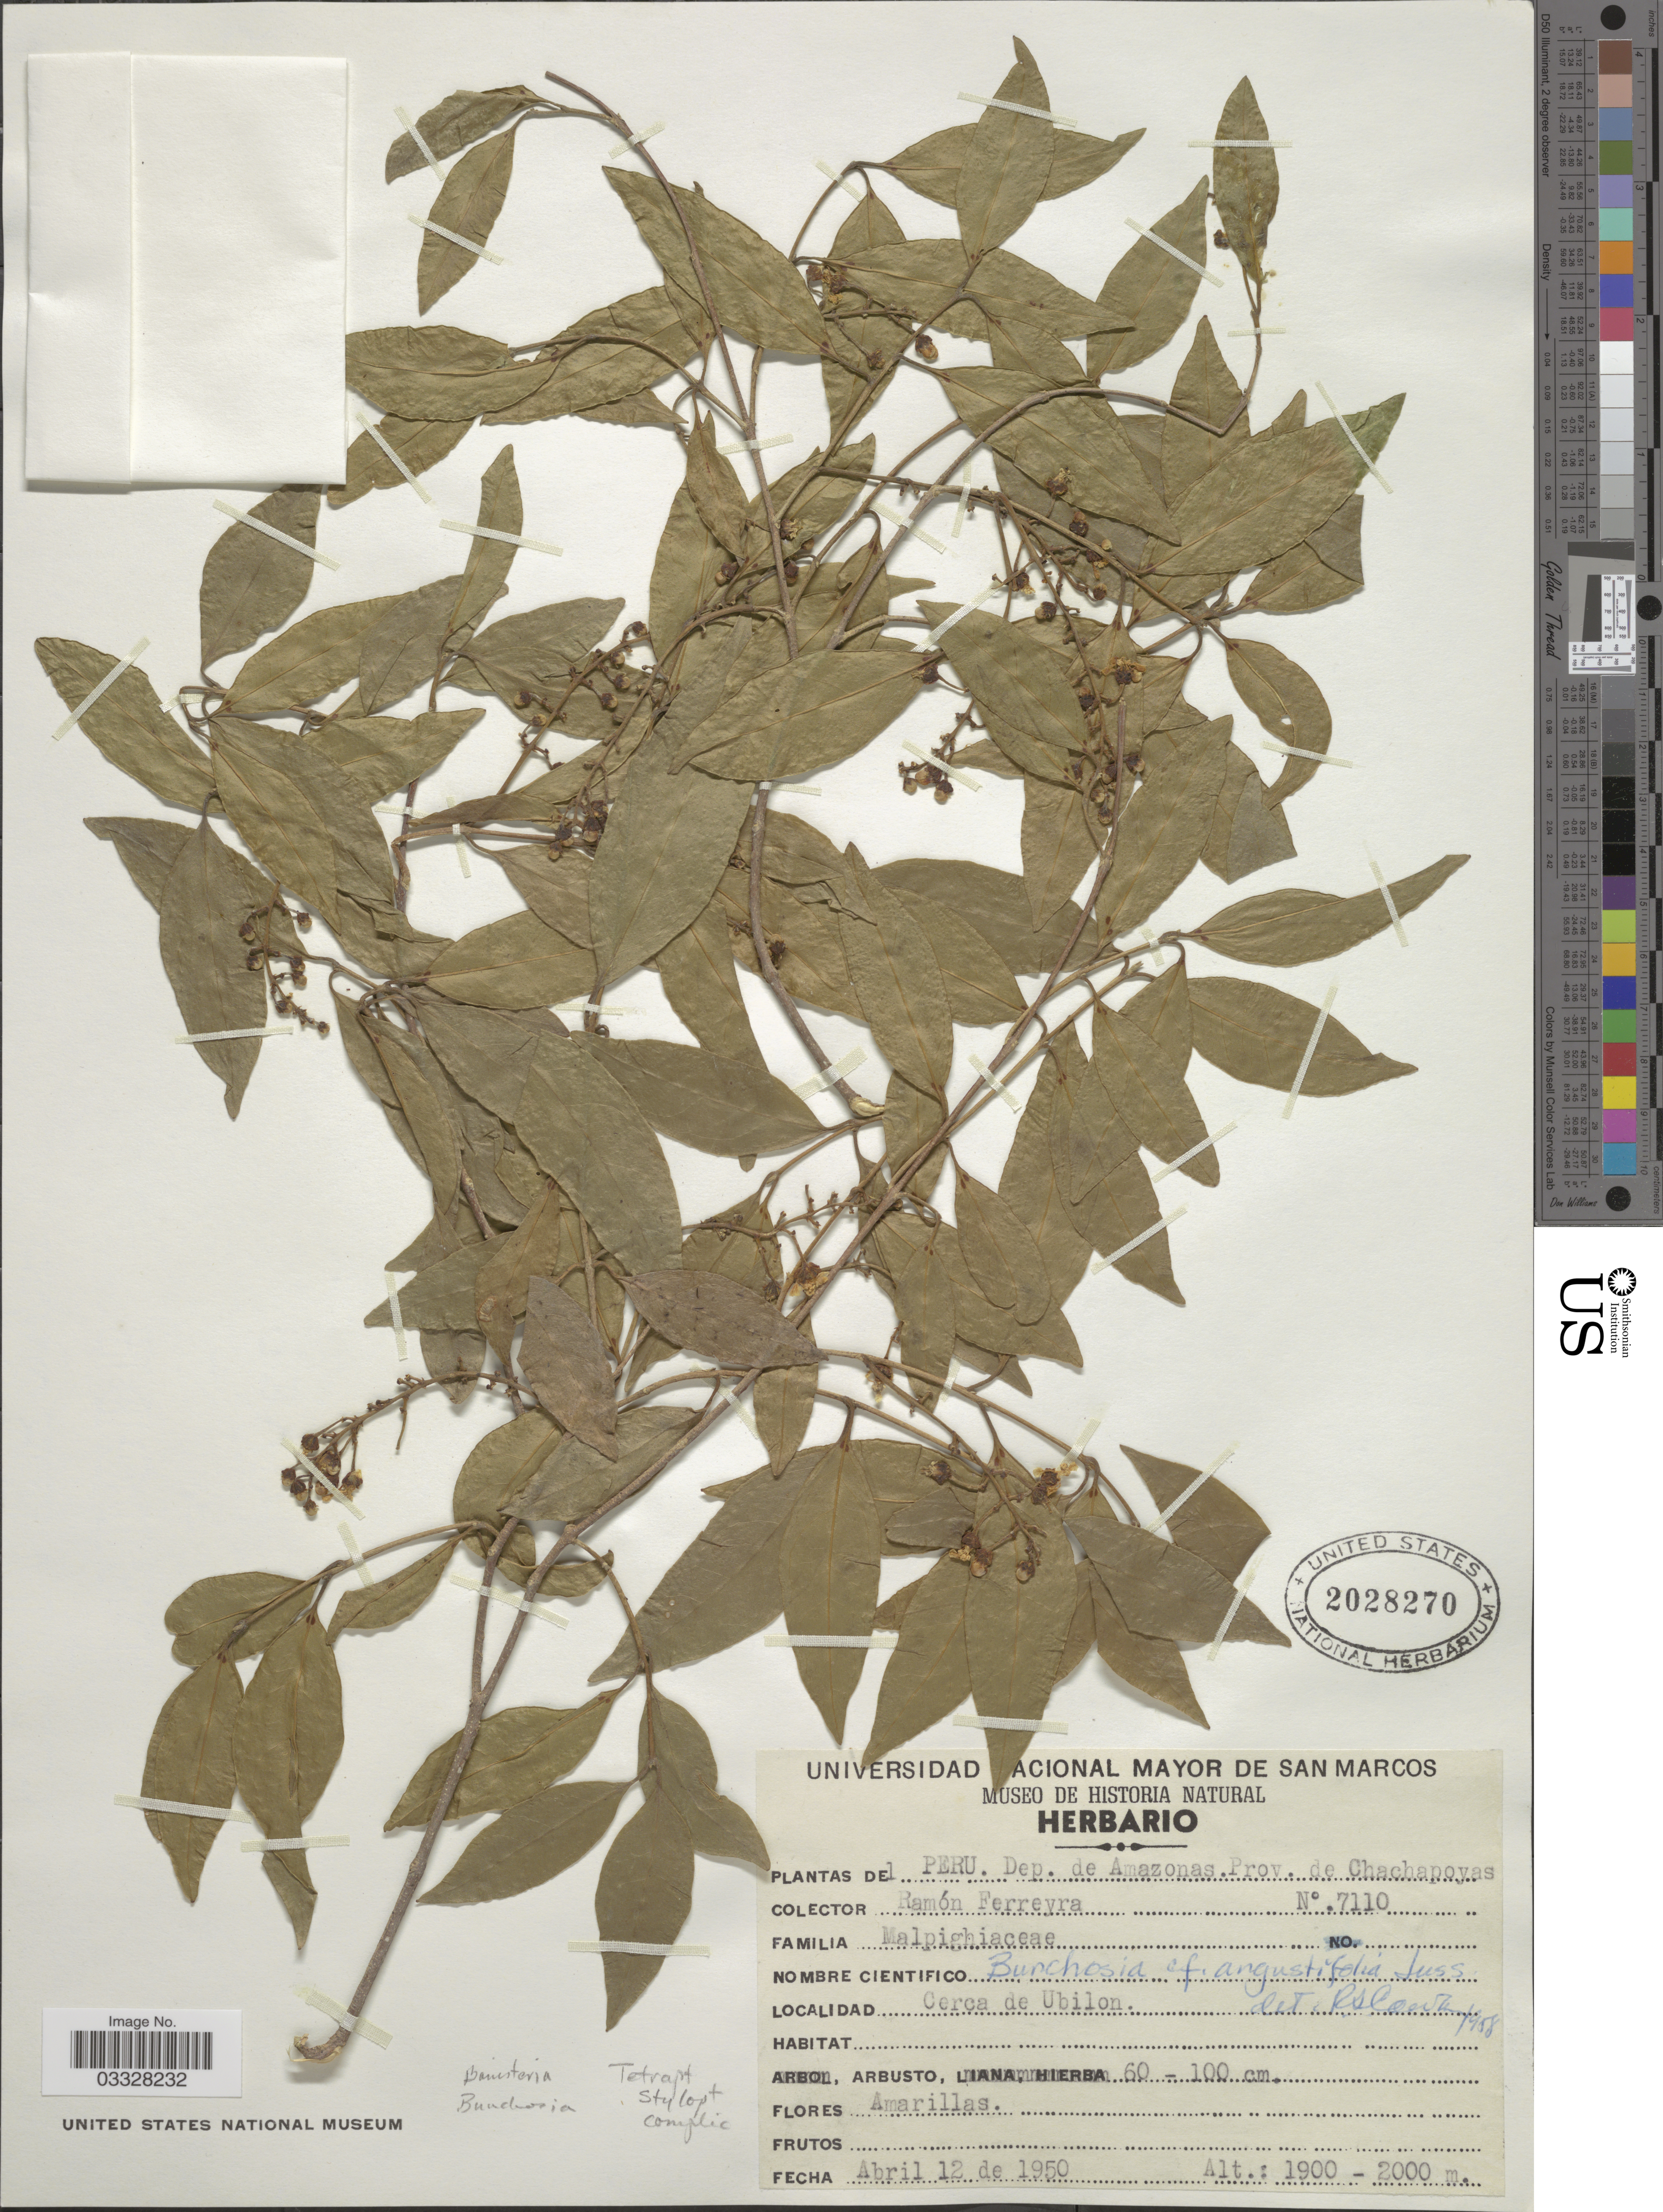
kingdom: Plantae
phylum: Tracheophyta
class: Magnoliopsida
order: Malpighiales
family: Malpighiaceae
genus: Bunchosia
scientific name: Bunchosia armeniaca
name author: (Cav.) DC.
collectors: R. A. Ferreyra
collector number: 7110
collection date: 1950-04-12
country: Peru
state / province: Amazonas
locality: Dep. de Amazonas. Prov. de Chachapoyas. Cerca de Ubilon.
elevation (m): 1900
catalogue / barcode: US 2028270